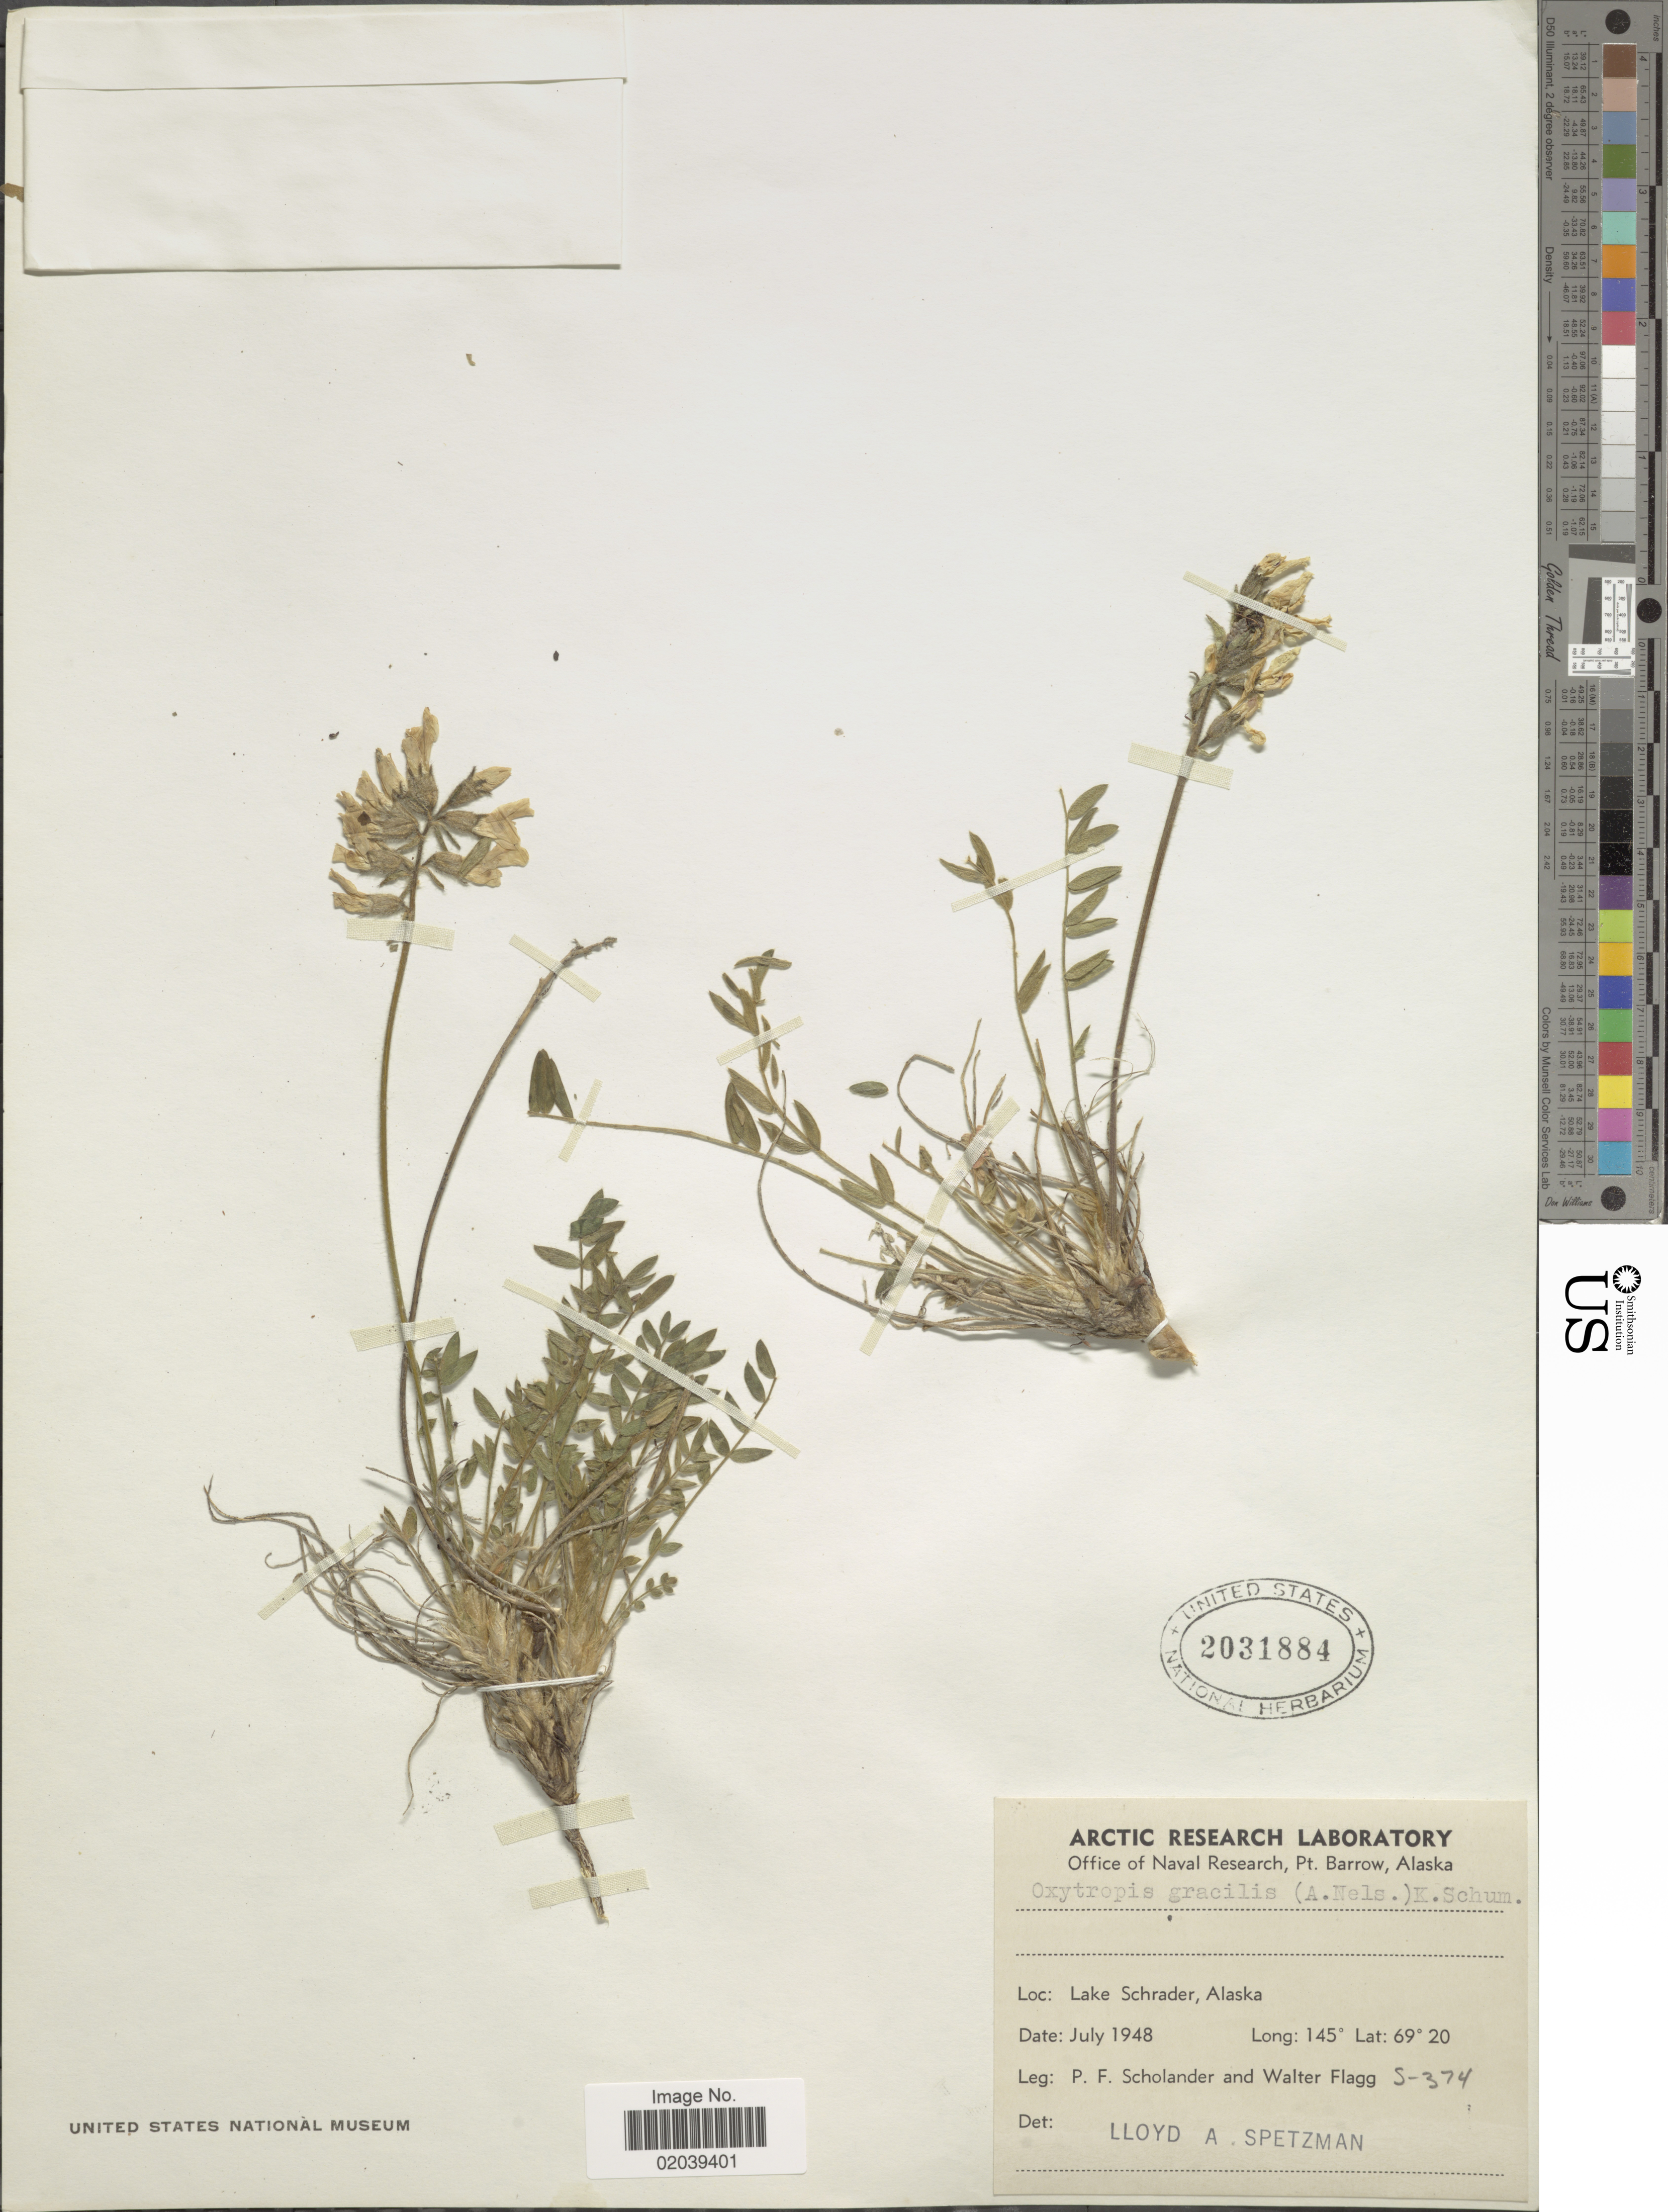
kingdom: Plantae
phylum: Tracheophyta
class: Magnoliopsida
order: Fabales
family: Fabaceae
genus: Oxytropis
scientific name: Oxytropis campestris var. gracilis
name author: (A. Nelson) Barneby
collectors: P. Scholander & W. Flagg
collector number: S-374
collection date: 1948-07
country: United States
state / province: Alaska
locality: Lake Schrader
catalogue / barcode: US 2031884